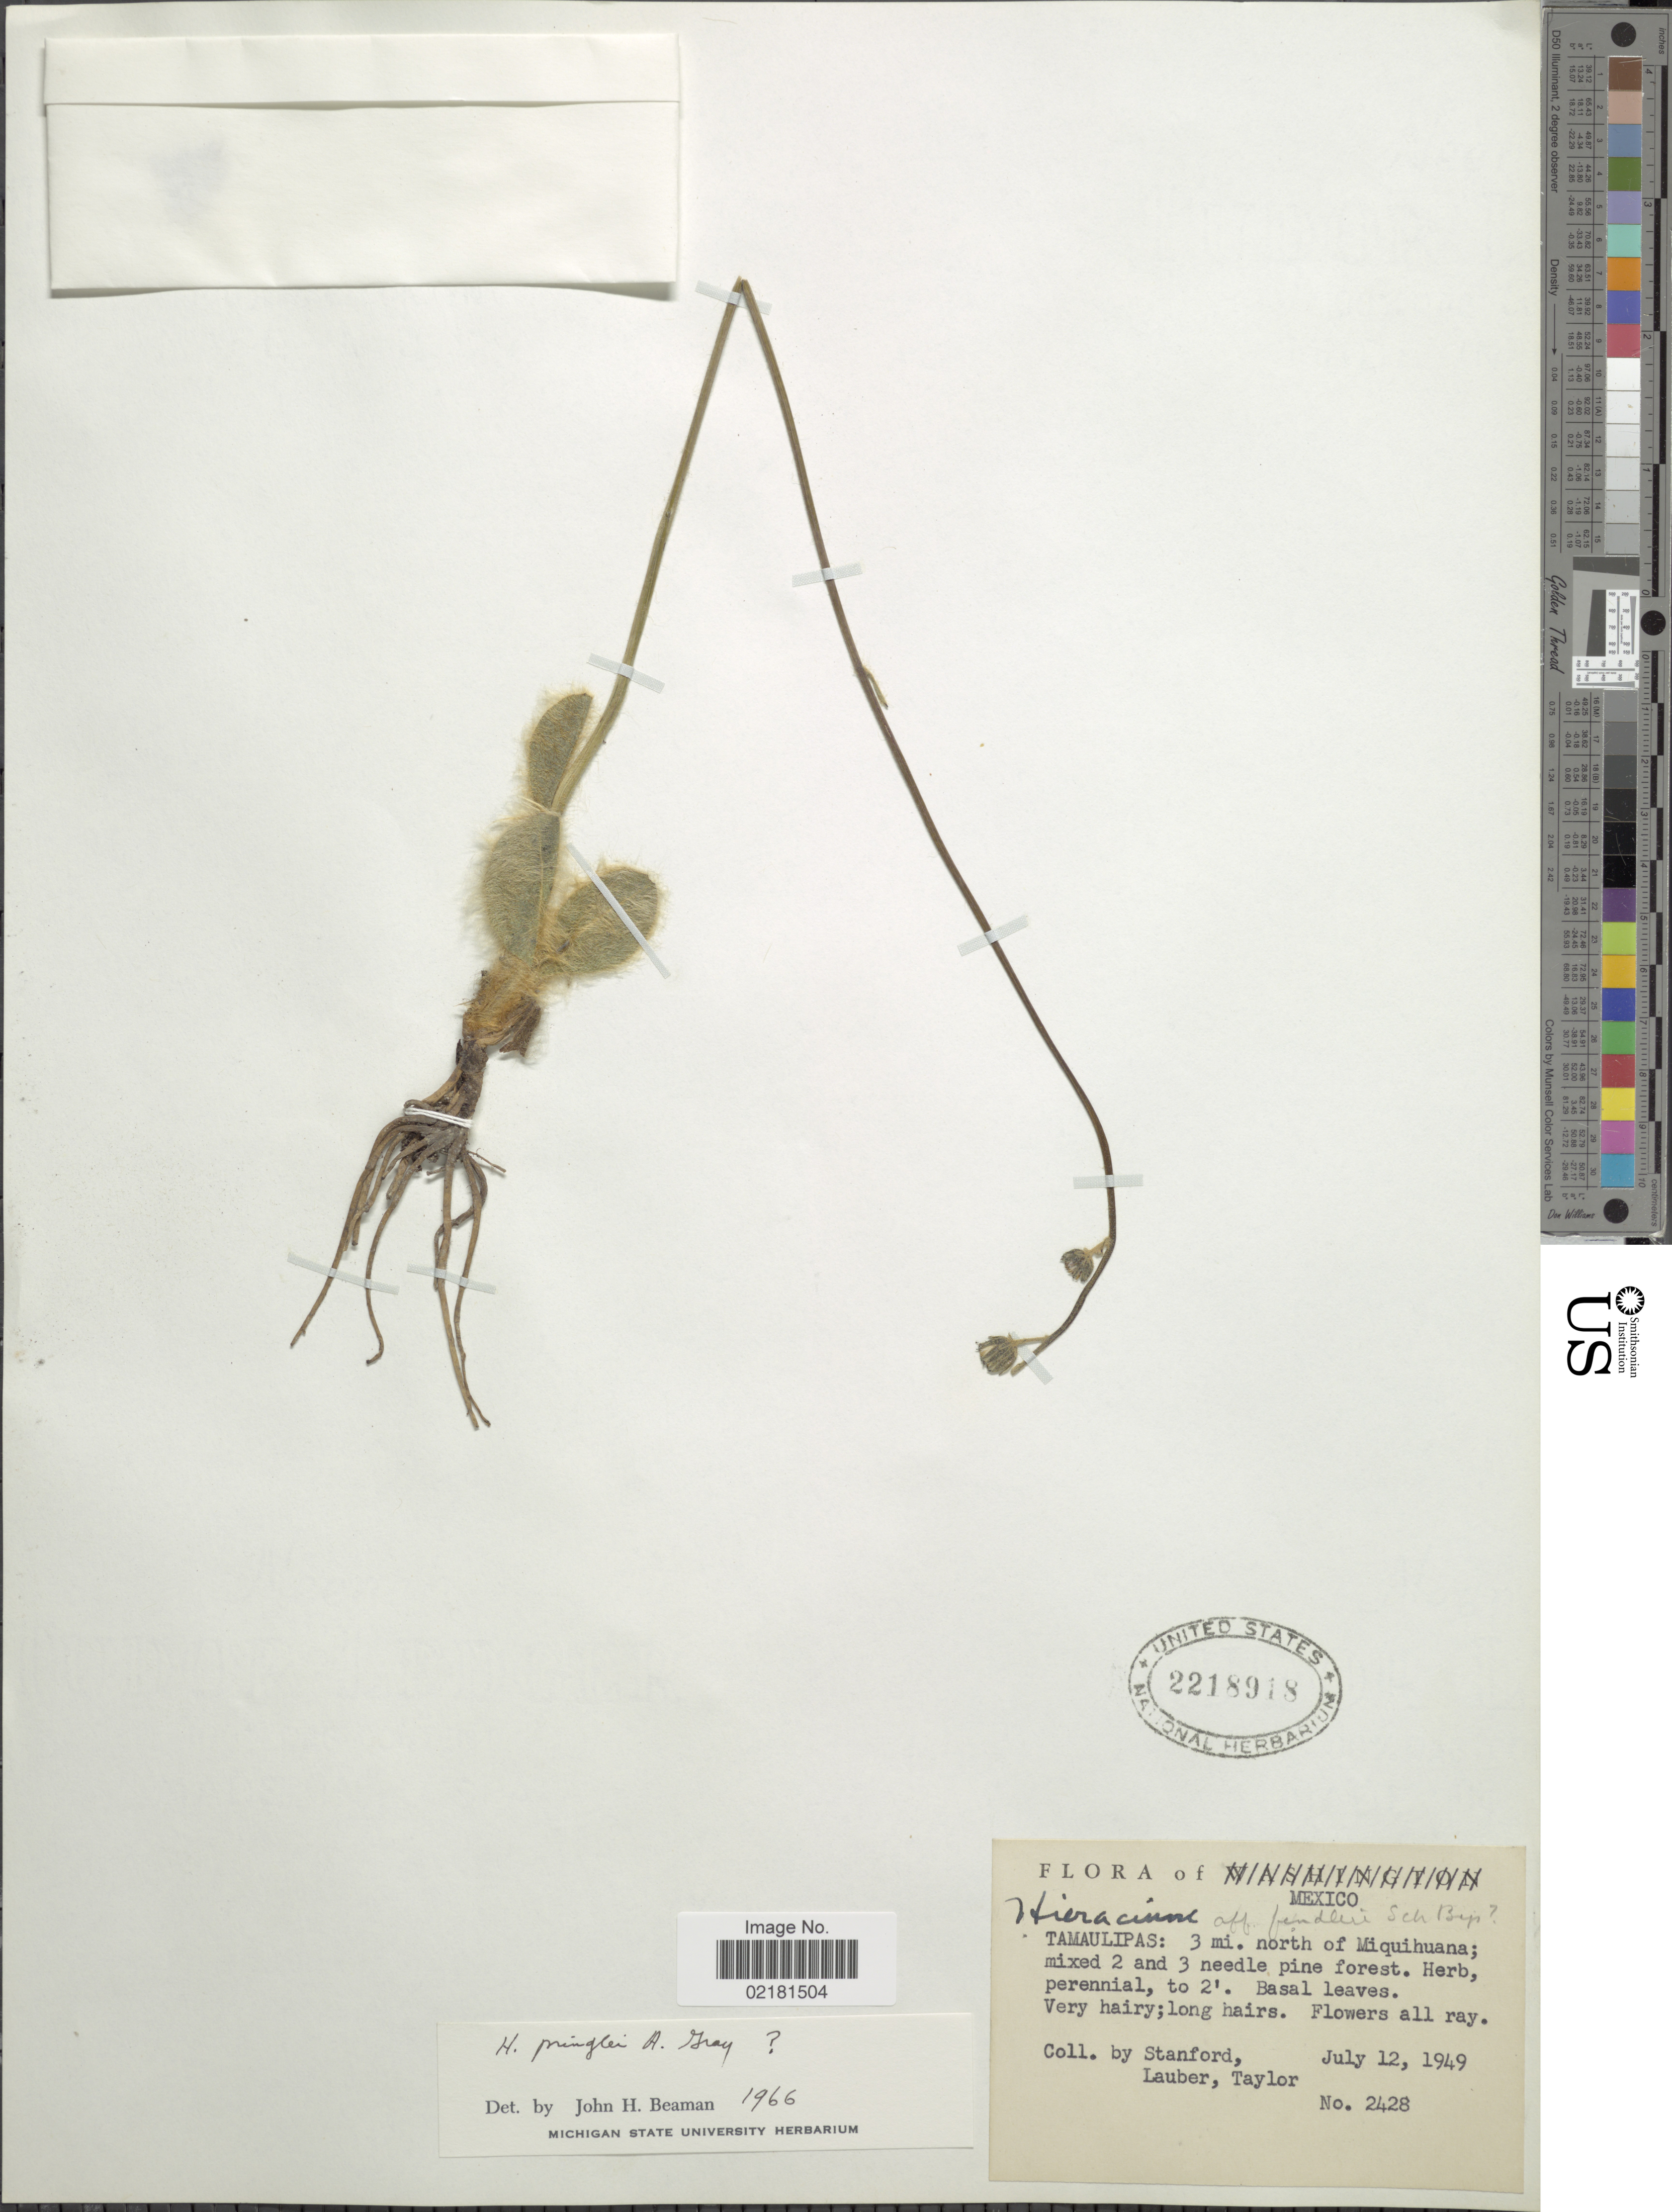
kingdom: Plantae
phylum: Tracheophyta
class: Magnoliopsida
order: Asterales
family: Asteraceae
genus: Hieracium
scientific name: Hieracium pringlei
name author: A. Gray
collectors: -. Stanford, Lauber, -- & -- Taylor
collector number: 2428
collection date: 1949-07-12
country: Mexico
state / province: Tamaulipas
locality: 3 mi. north of Miquihuana.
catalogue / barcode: US 2218918